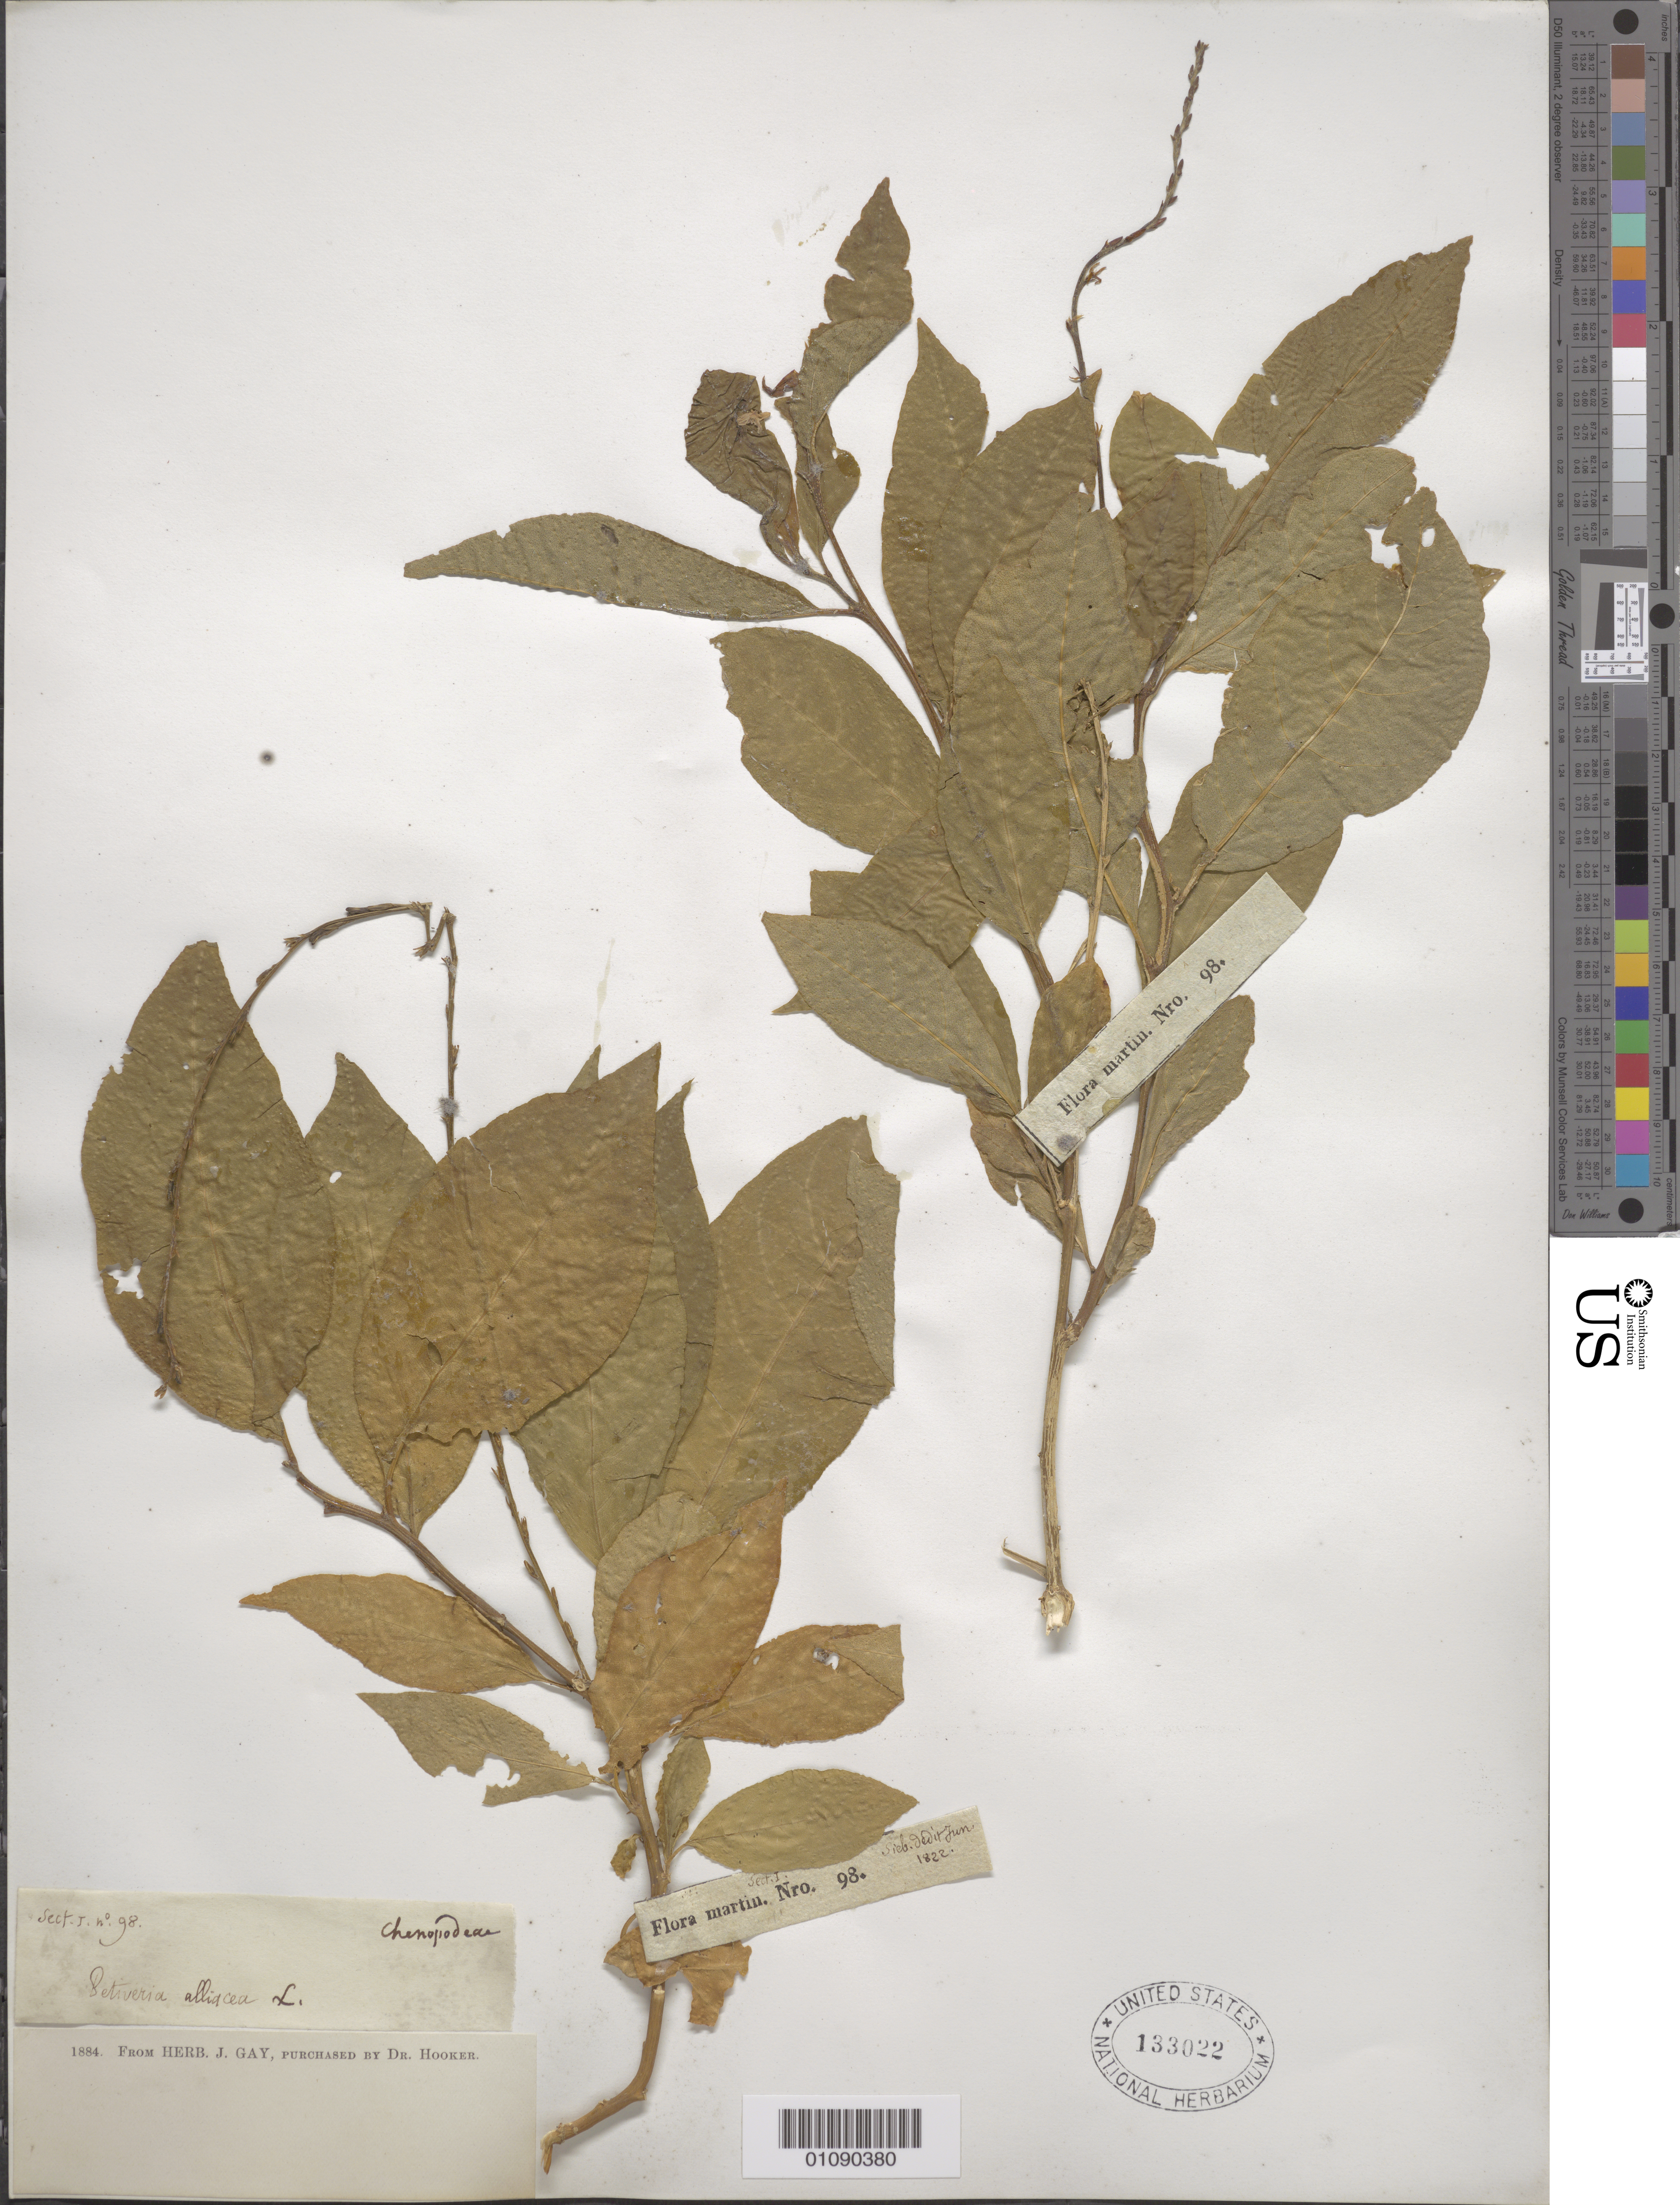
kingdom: Plantae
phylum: Tracheophyta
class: Magnoliopsida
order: Caryophyllales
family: Phytolaccaceae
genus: Petiveria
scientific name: Petiveria alliacea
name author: L.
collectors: J. Gay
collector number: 98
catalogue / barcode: US 133022